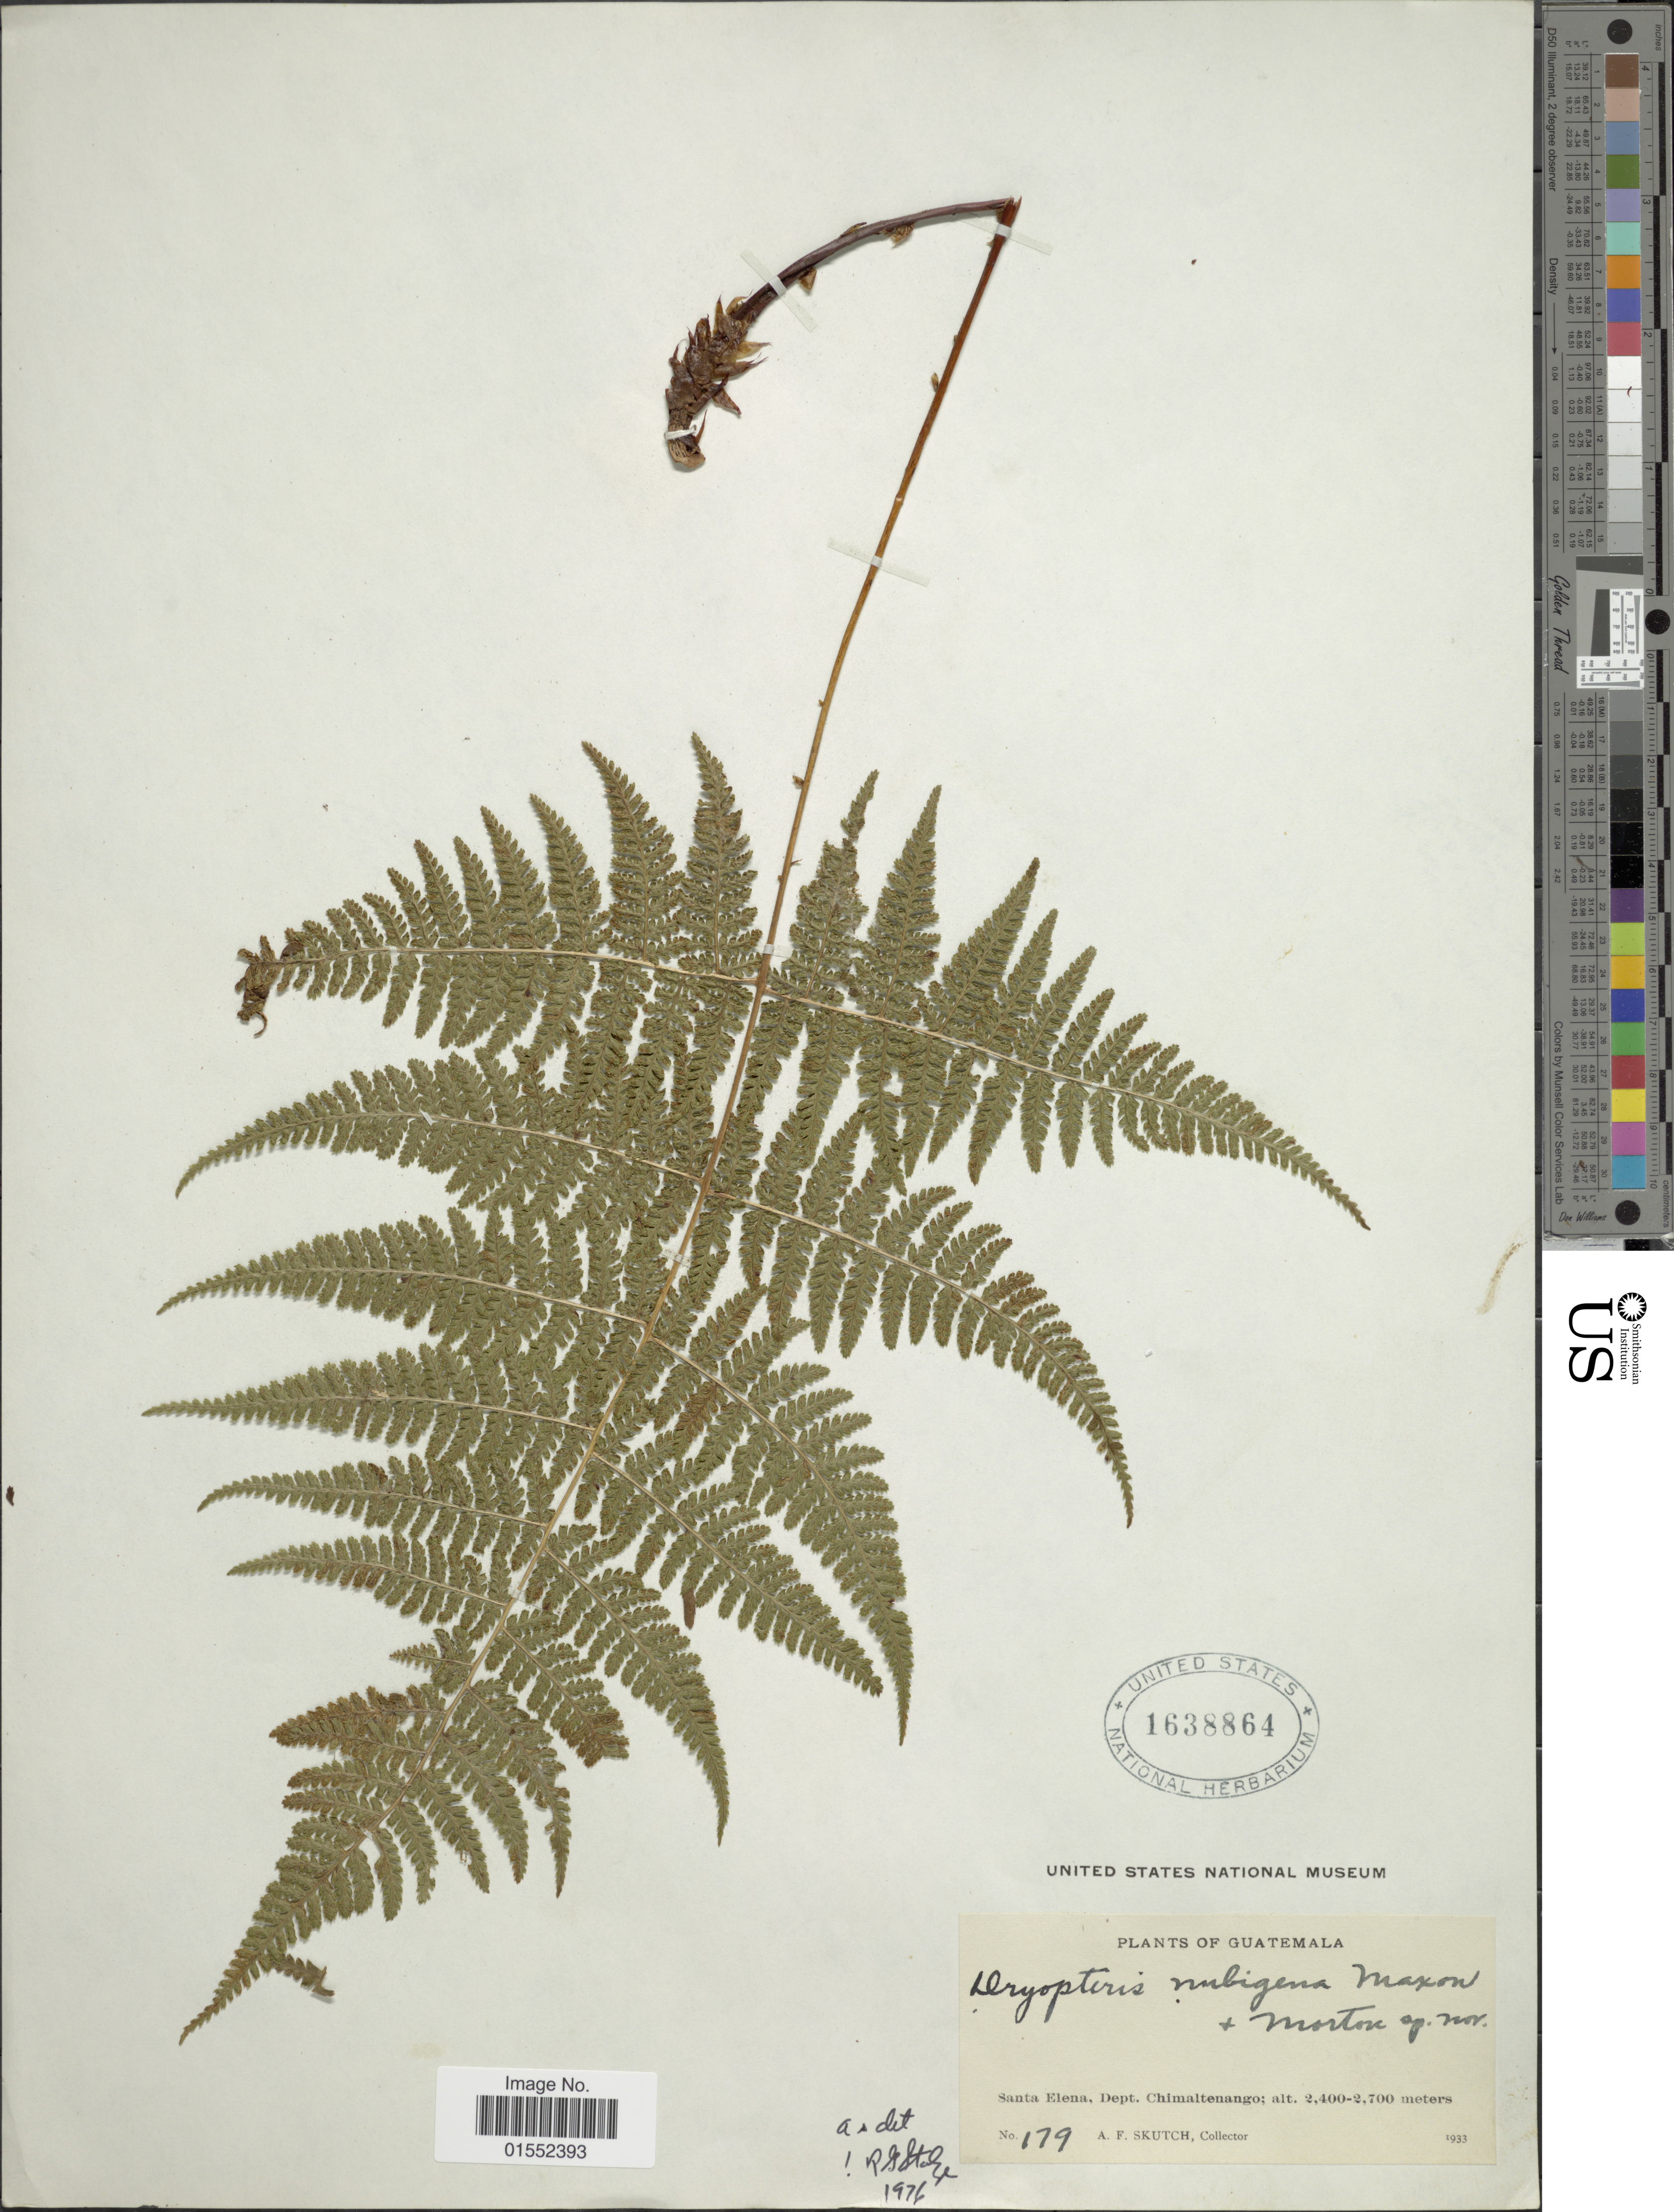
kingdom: Plantae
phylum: Tracheophyta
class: Polypodiopsida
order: Polypodiales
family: Dryopteridaceae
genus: Dryopteris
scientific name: Dryopteris nubigena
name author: Maxon & C.V. Morton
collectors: A. F. Skutch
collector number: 179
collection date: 1933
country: Guatemala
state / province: Chimaltenango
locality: Santa Elena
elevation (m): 2400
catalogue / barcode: US 1638864